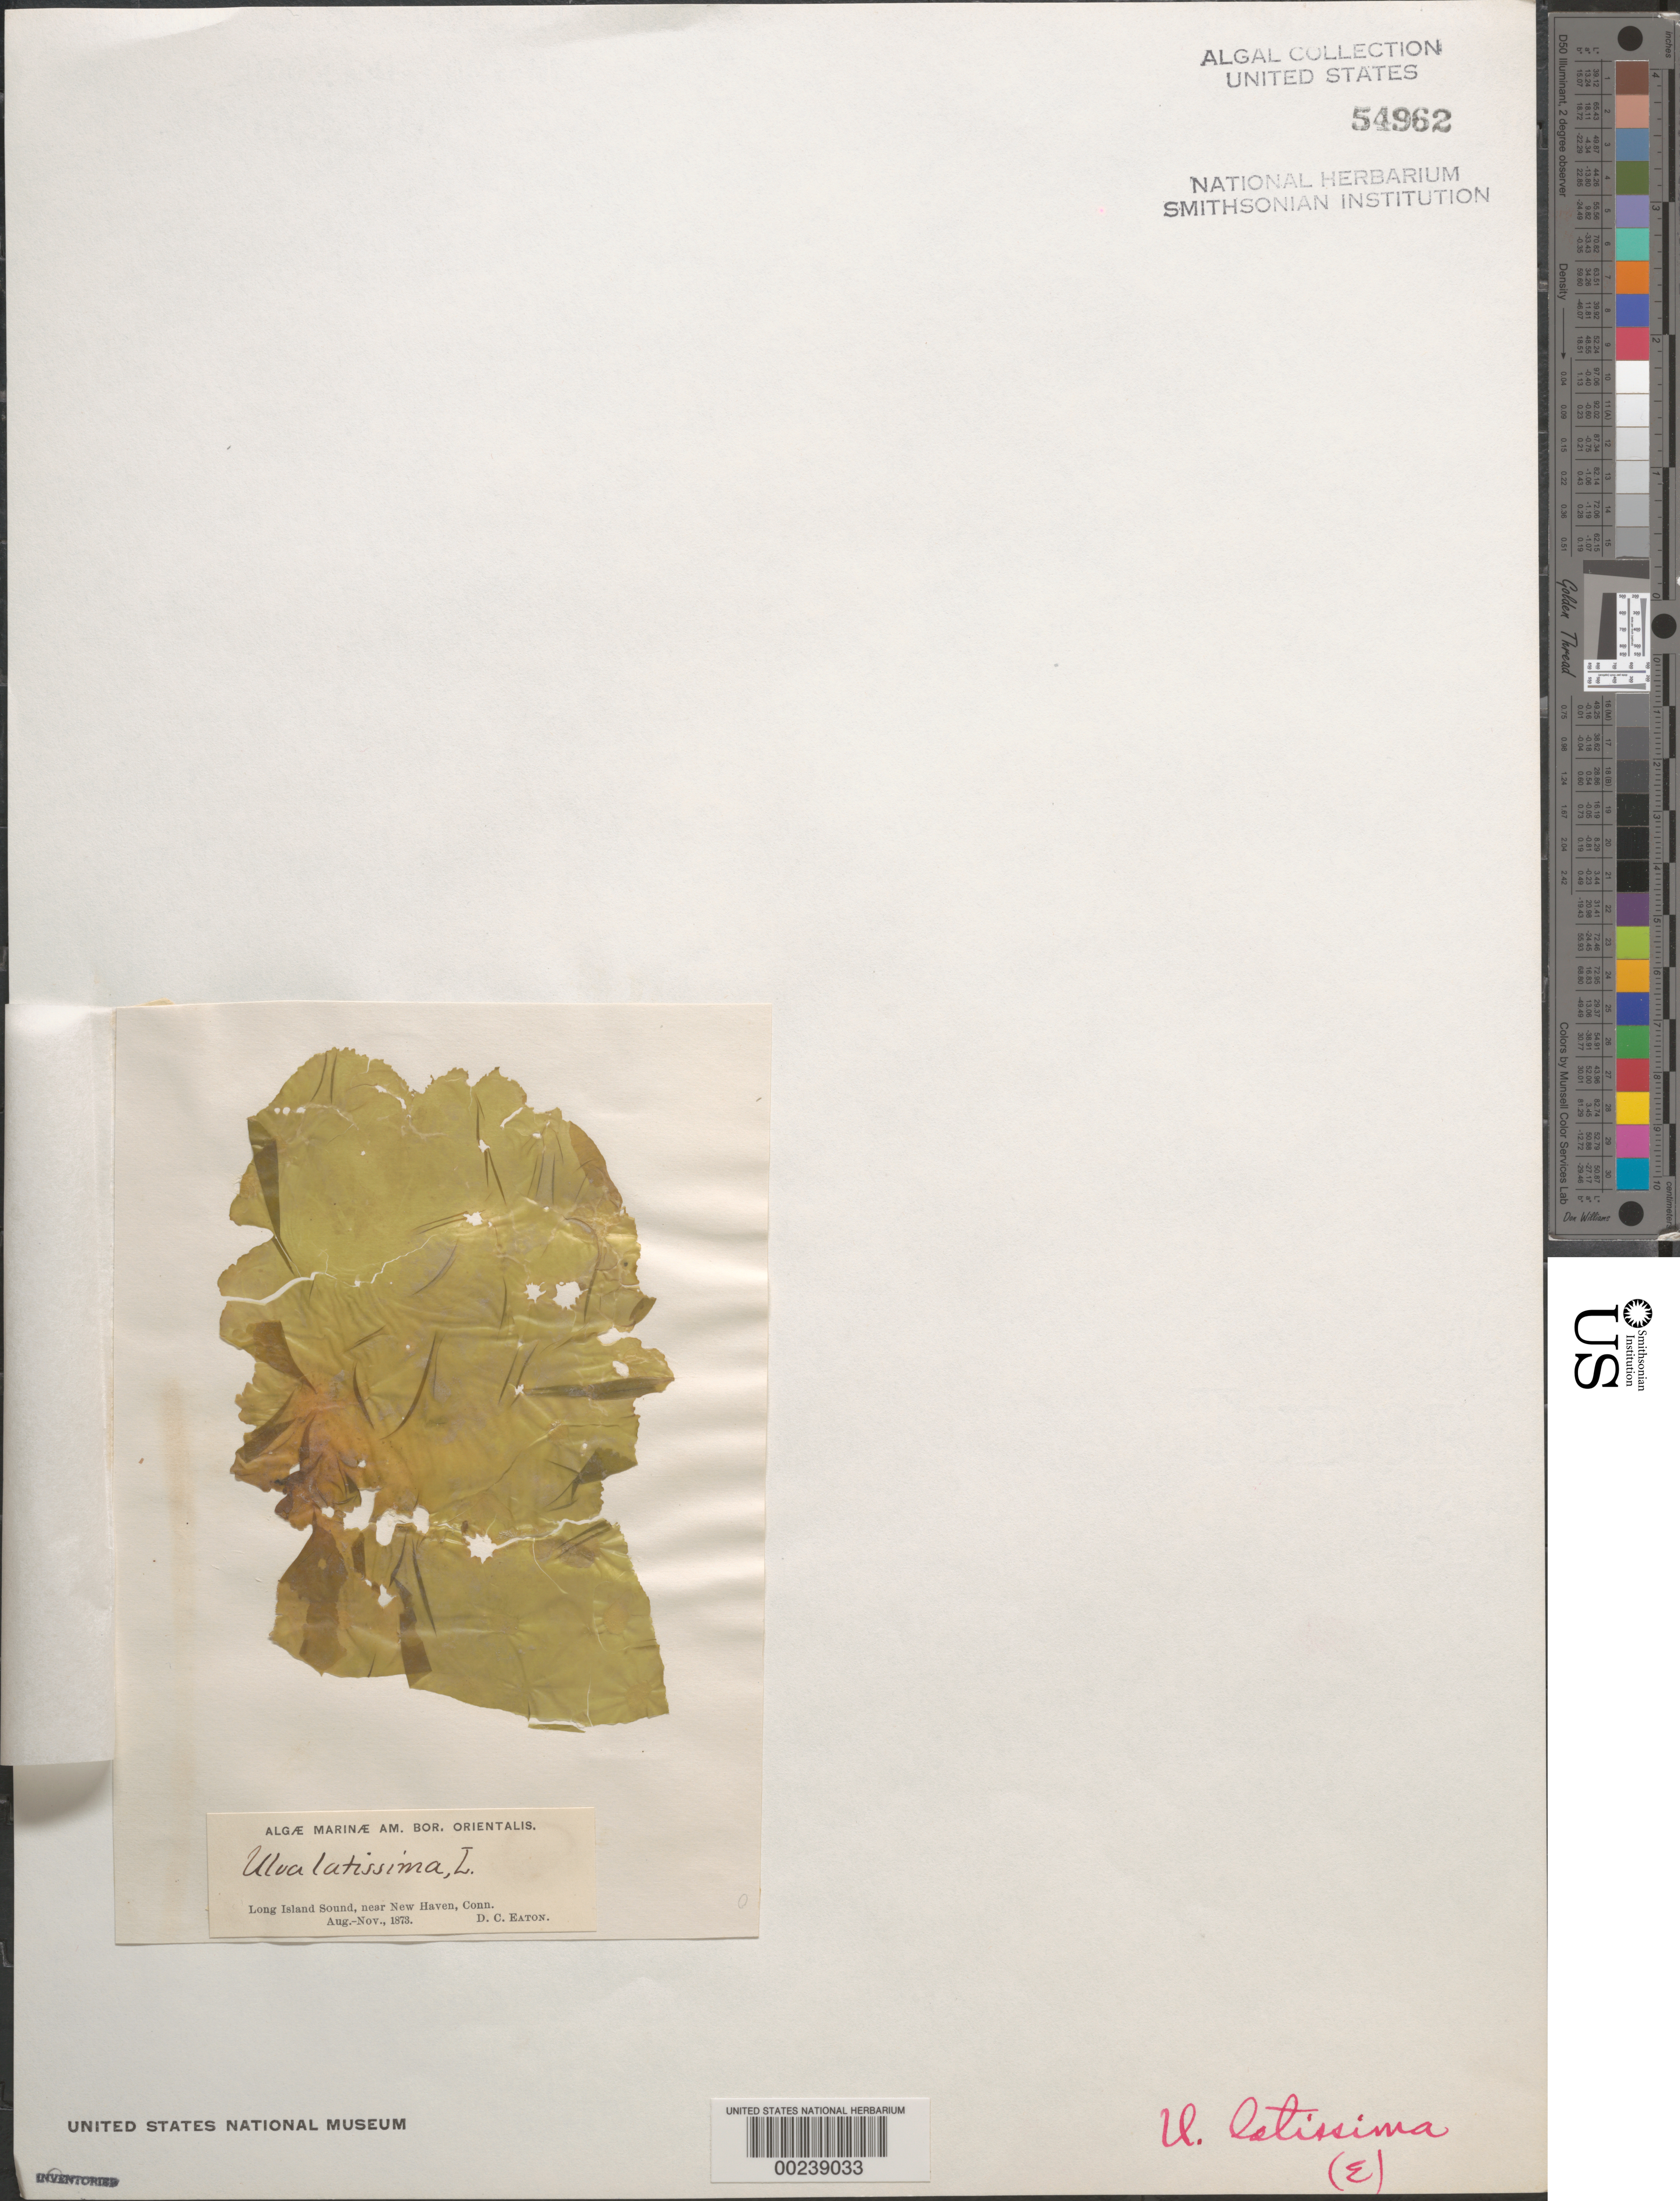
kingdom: Plantae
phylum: Chlorophyta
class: Ulvophyceae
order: Ulvales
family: Ulvaceae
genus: Ulva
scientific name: Ulva lactuca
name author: L.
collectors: D. C. Eaton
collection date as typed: Aug 1873 to -- Nov 1873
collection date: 1873-08/1873-11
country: United States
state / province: Connecticut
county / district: New Haven County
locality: Long Island Sound, near New Haven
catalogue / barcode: US 54962